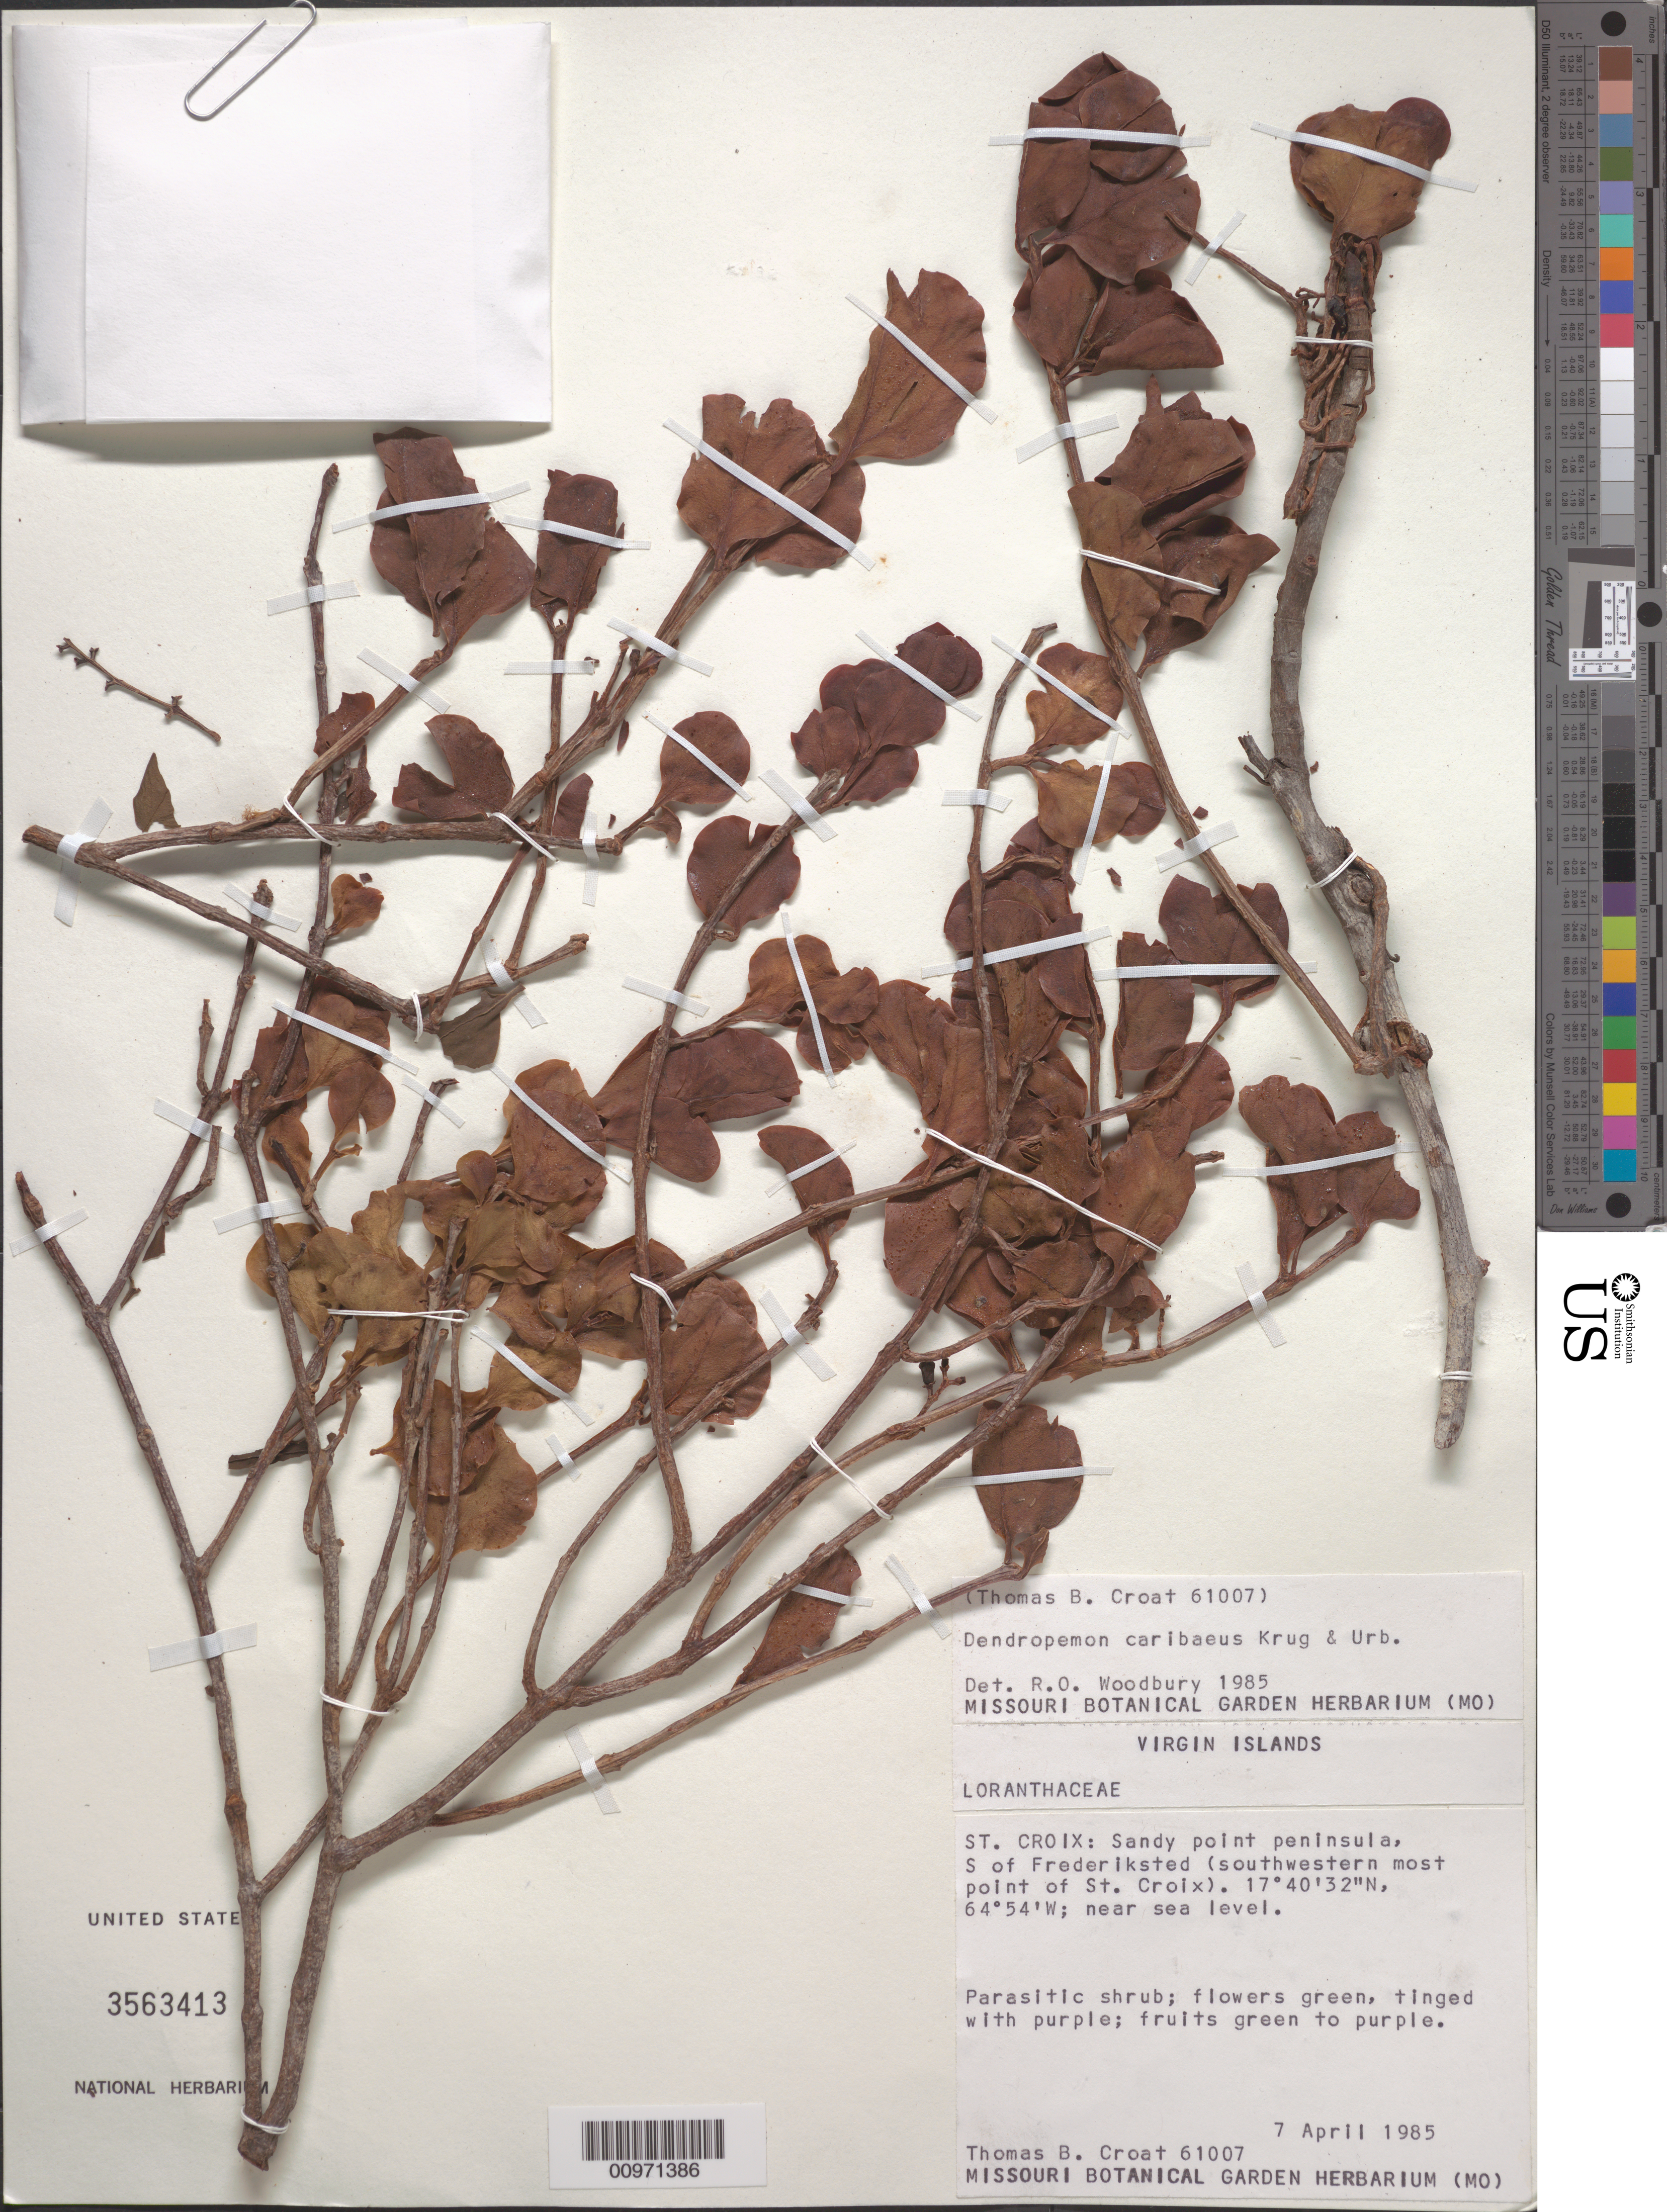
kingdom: Plantae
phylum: Tracheophyta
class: Magnoliopsida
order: Santalales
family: Loranthaceae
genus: Dendropemon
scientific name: Dendropemon caribaeus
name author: Krug & Urb.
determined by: Woodbury, R. O.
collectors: T. B. Croat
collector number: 61007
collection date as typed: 07 Apr 1985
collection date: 1985-04-07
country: U.S. Virgin Islands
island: St. Croix I.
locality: South of Frederiksted, southwestern most point of St. Croix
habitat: Sandy point peninsula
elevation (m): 0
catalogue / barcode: US 3563413